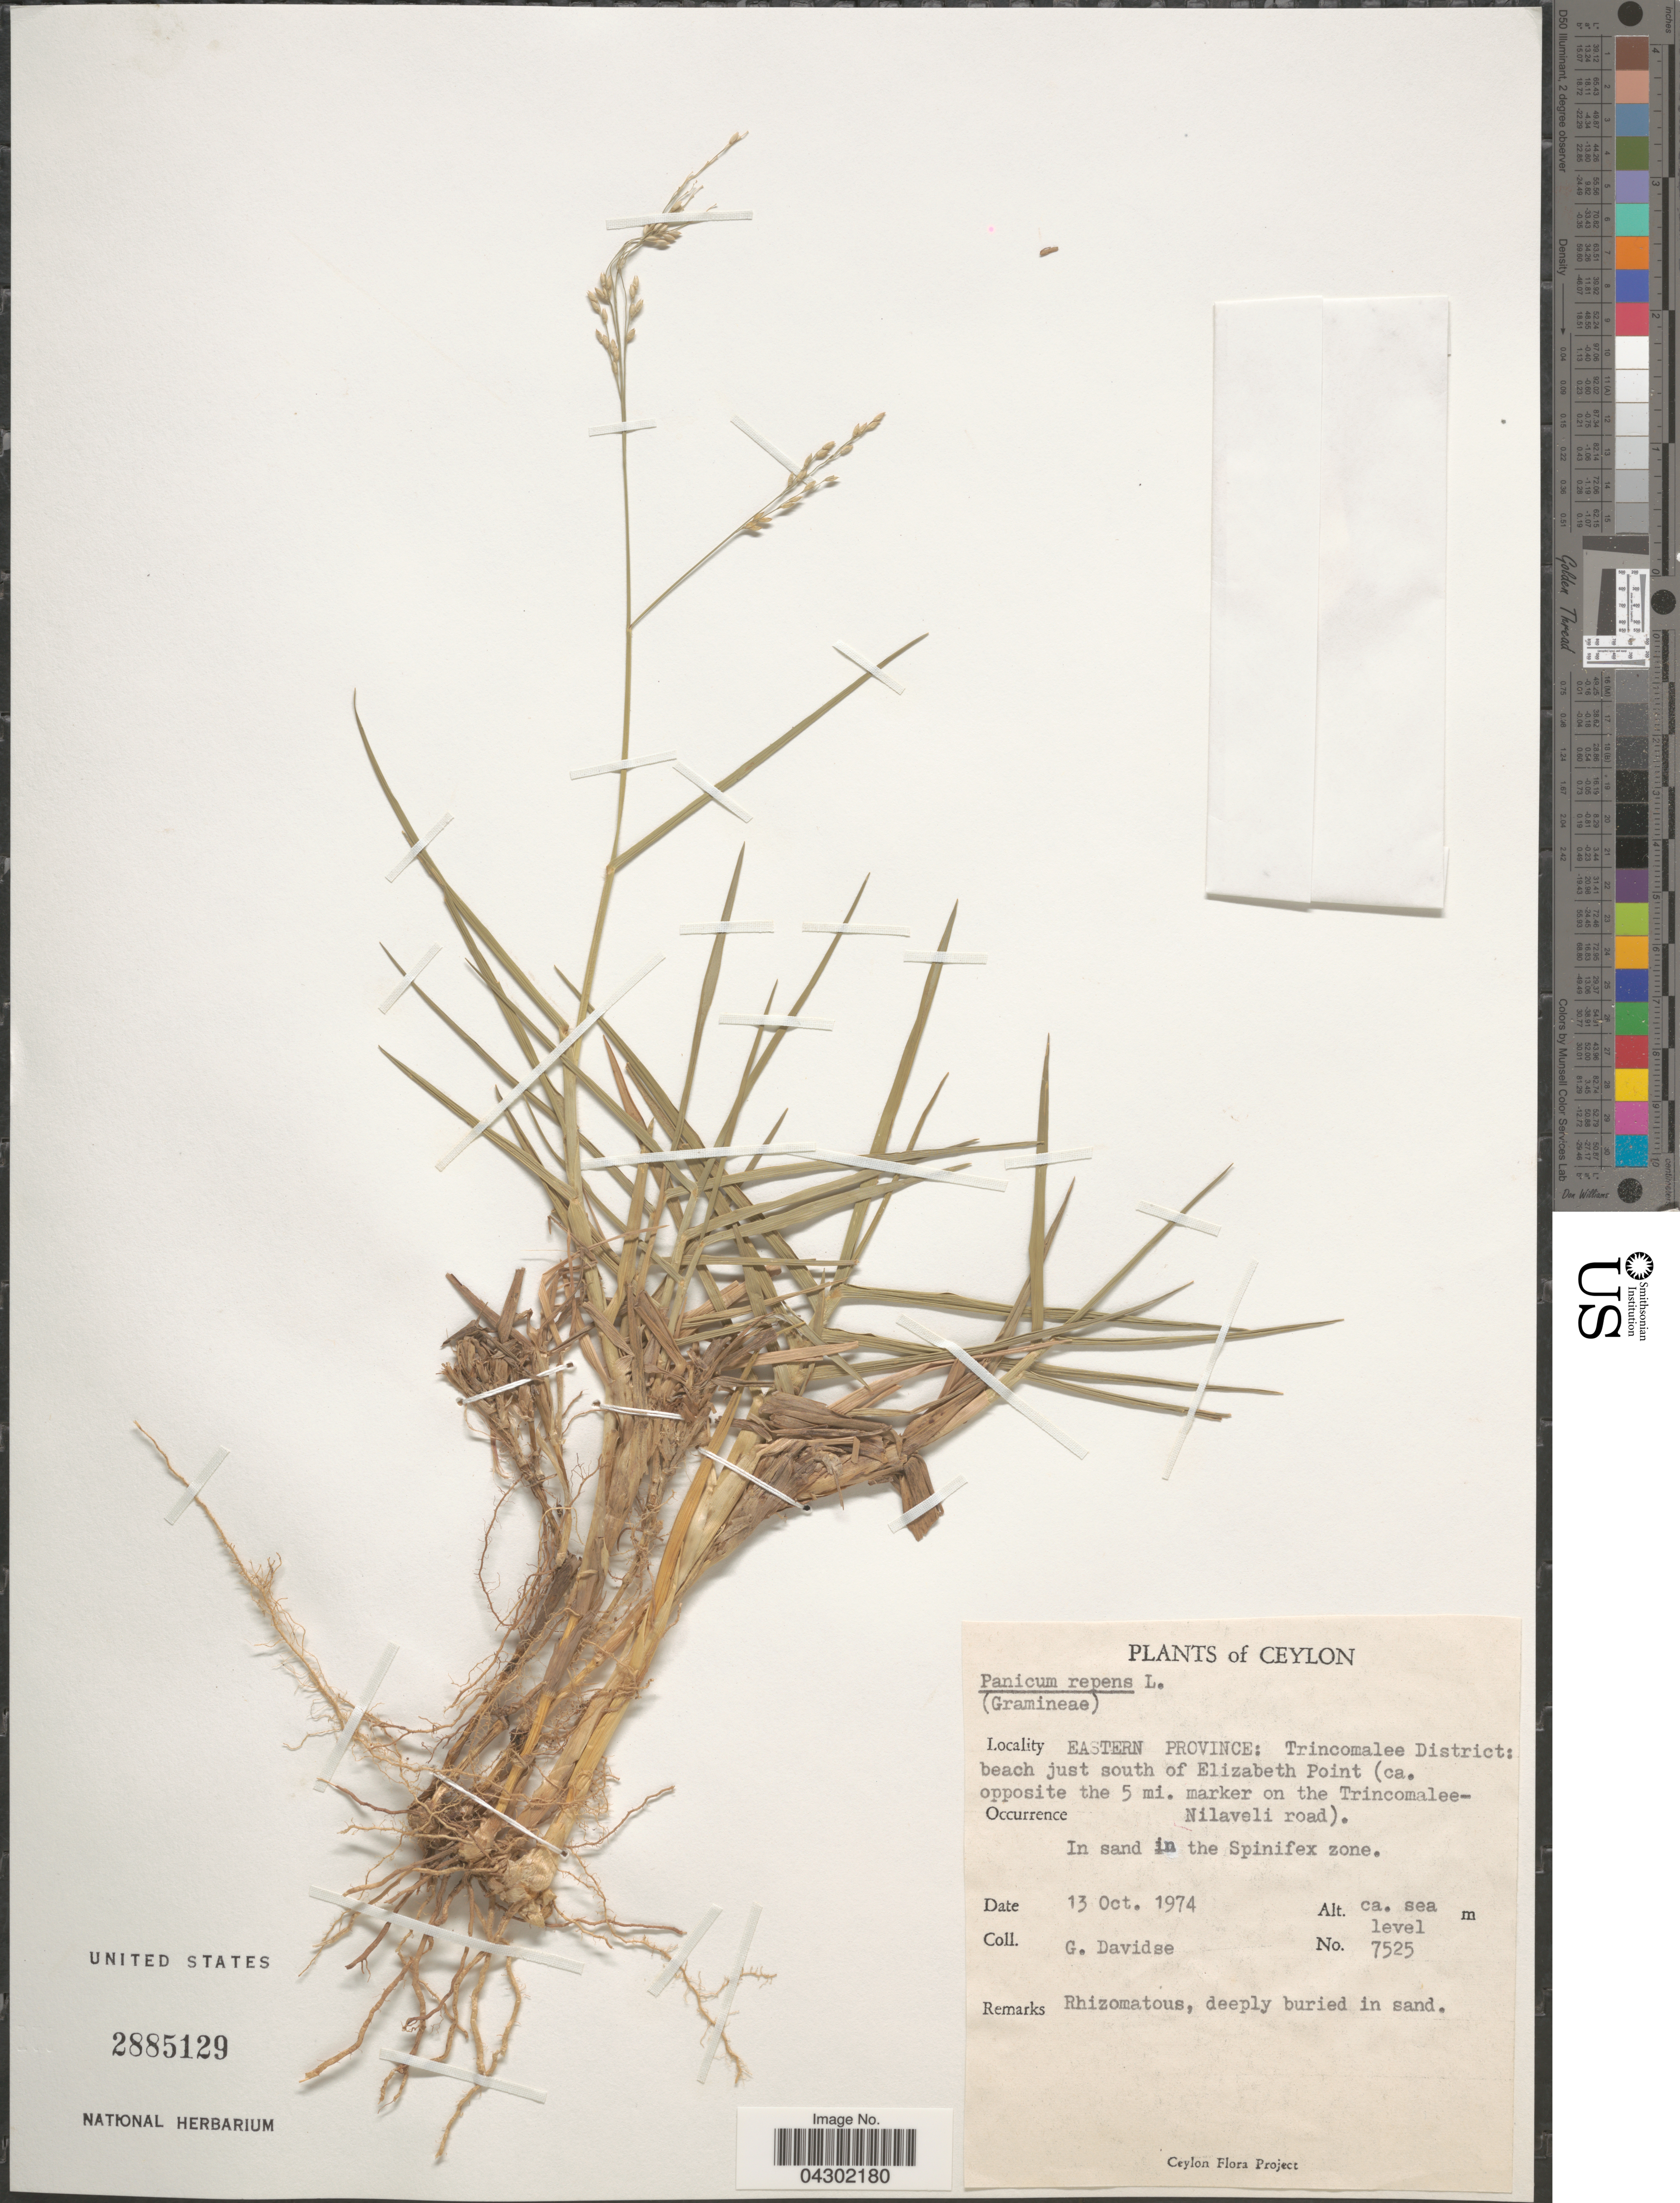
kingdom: Plantae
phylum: Tracheophyta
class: Liliopsida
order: Poales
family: Poaceae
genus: Panicum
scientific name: Panicum repens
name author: L.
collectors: G. Davidse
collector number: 7525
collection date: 1974-10-13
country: Sri Lanka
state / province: Eastern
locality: Ceylon. Trincomalee District: beach just south of Elizabeth Point (ca. opposite the 5 mi. marker on the Trincomalee-Nilaveli road).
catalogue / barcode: US 2885129